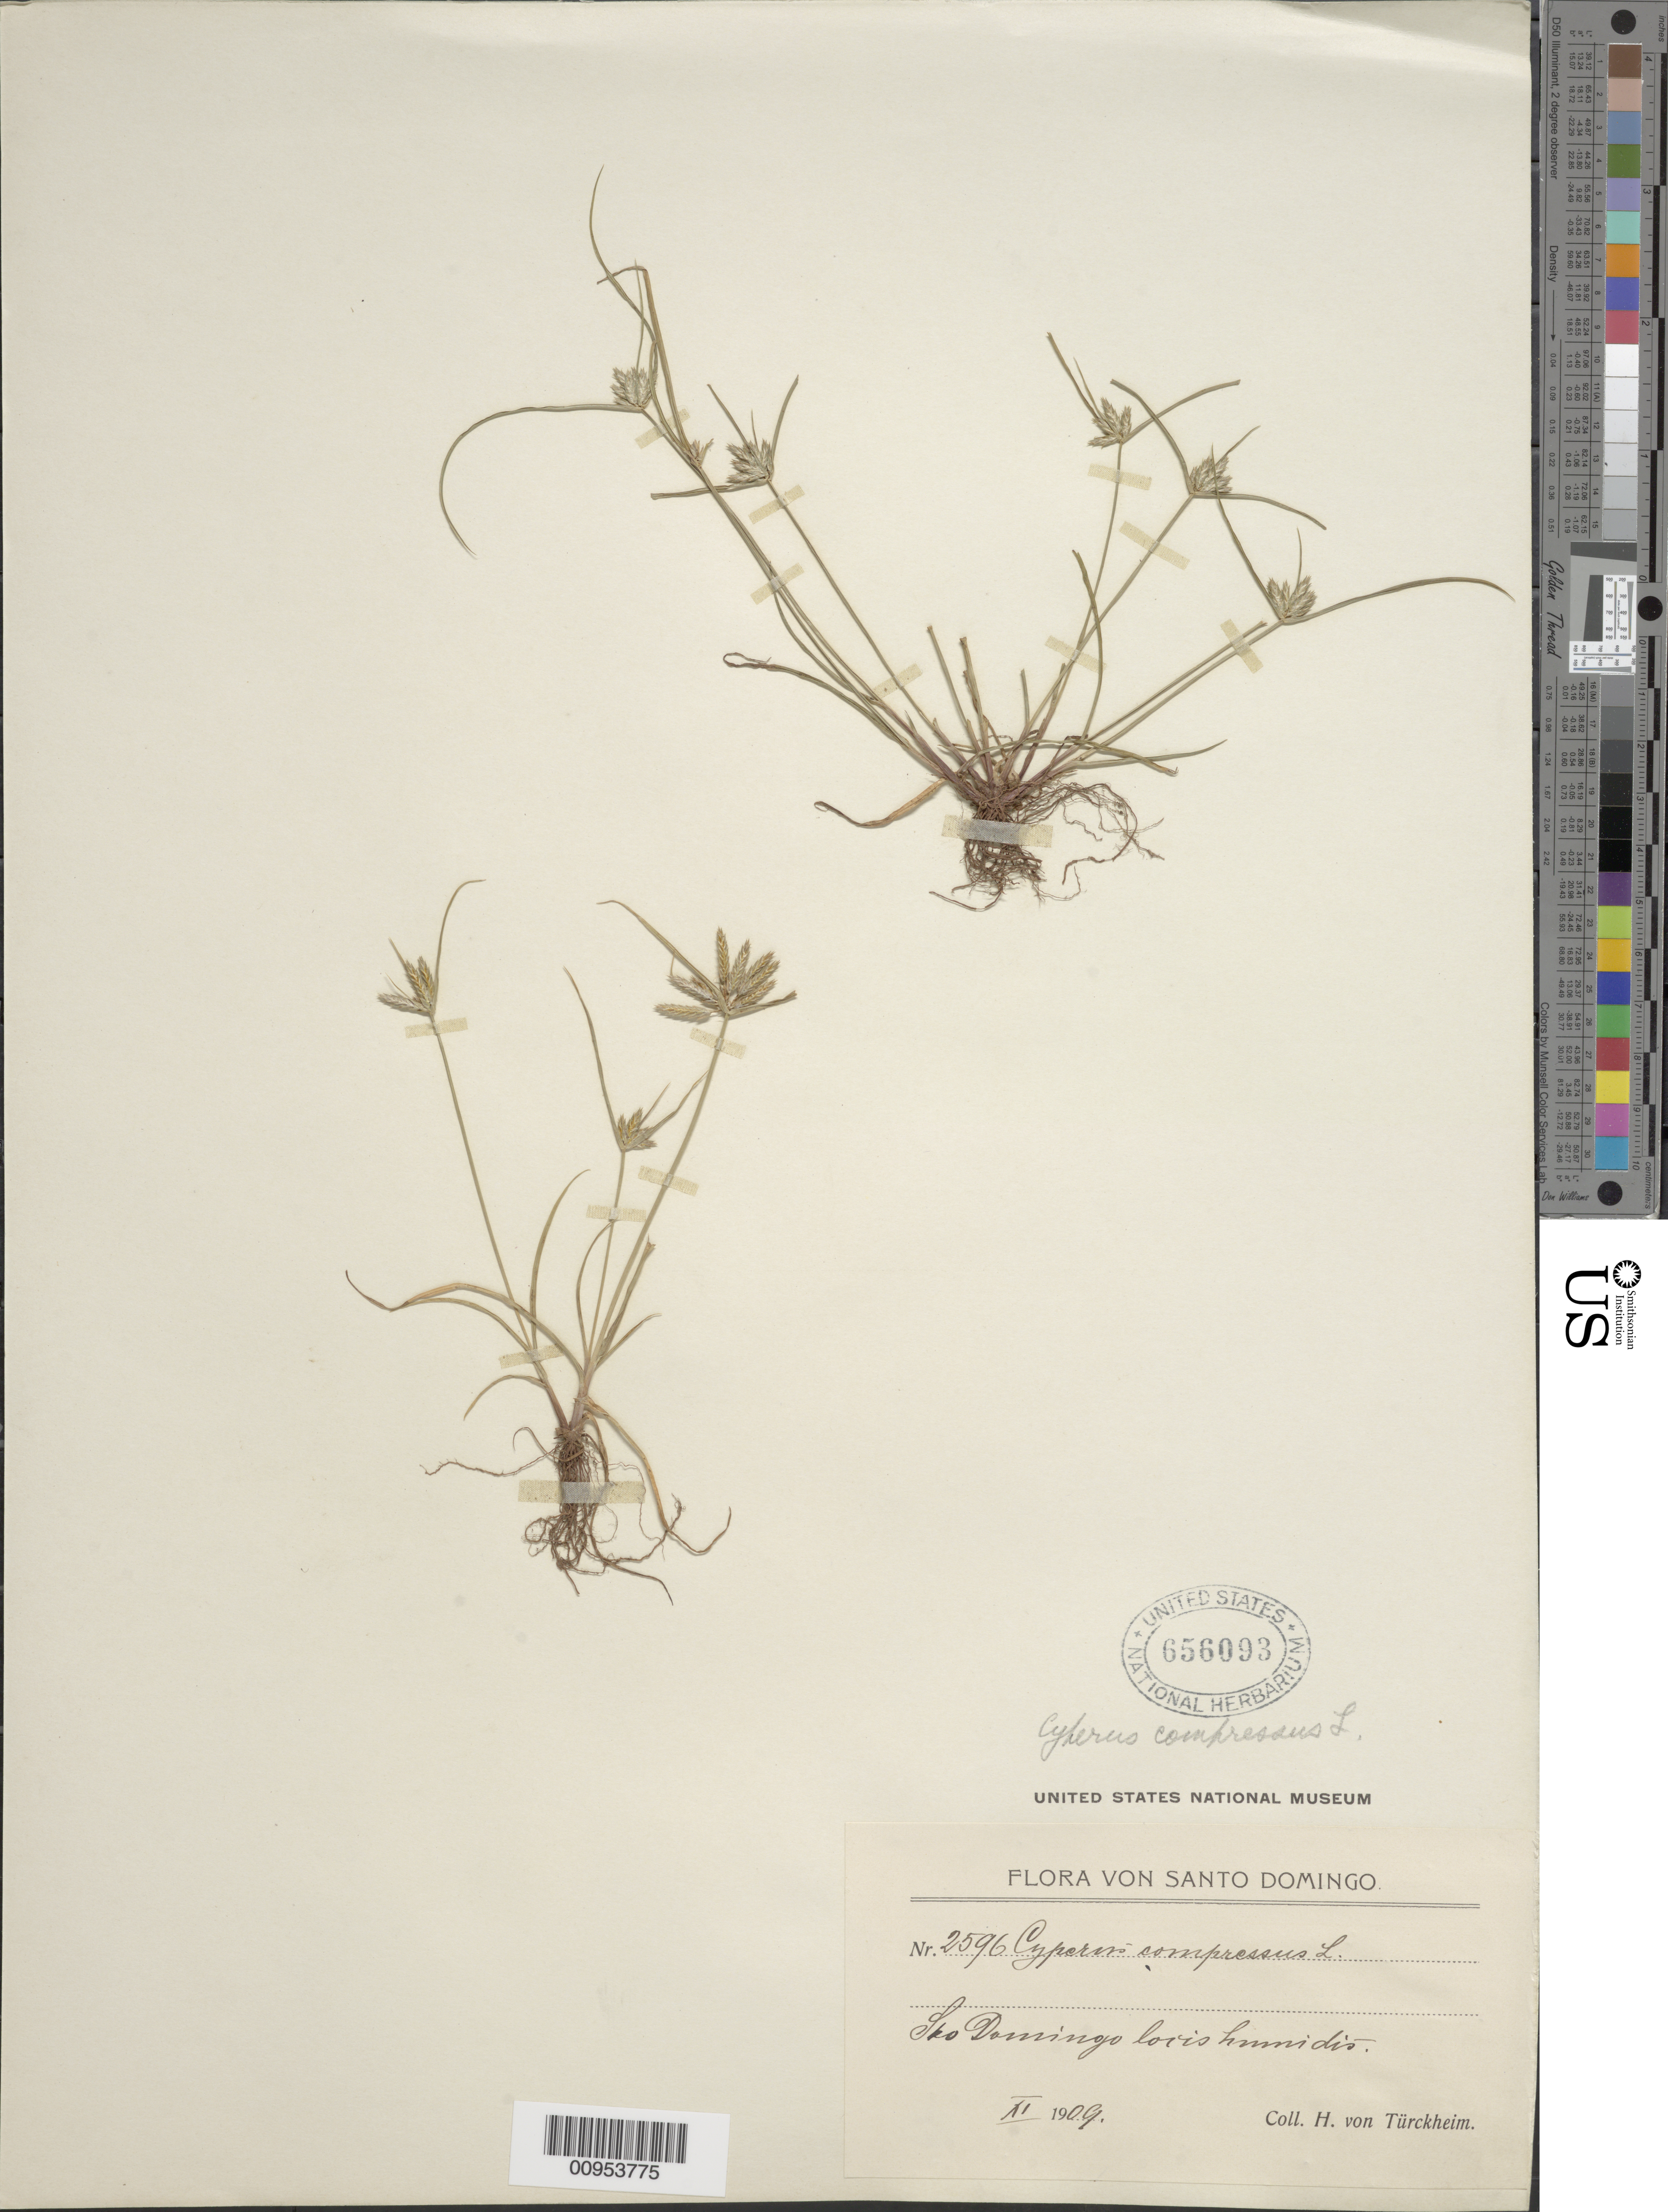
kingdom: Plantae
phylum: Tracheophyta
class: Liliopsida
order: Poales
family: Cyperaceae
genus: Cyperus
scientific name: Cyperus compressus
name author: L.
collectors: H. von Türckheim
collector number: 2596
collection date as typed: Nov 1909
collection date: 1909-11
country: Dominican Republic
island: Hispaniola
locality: Santo Domingo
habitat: Locis humidis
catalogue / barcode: US 656093